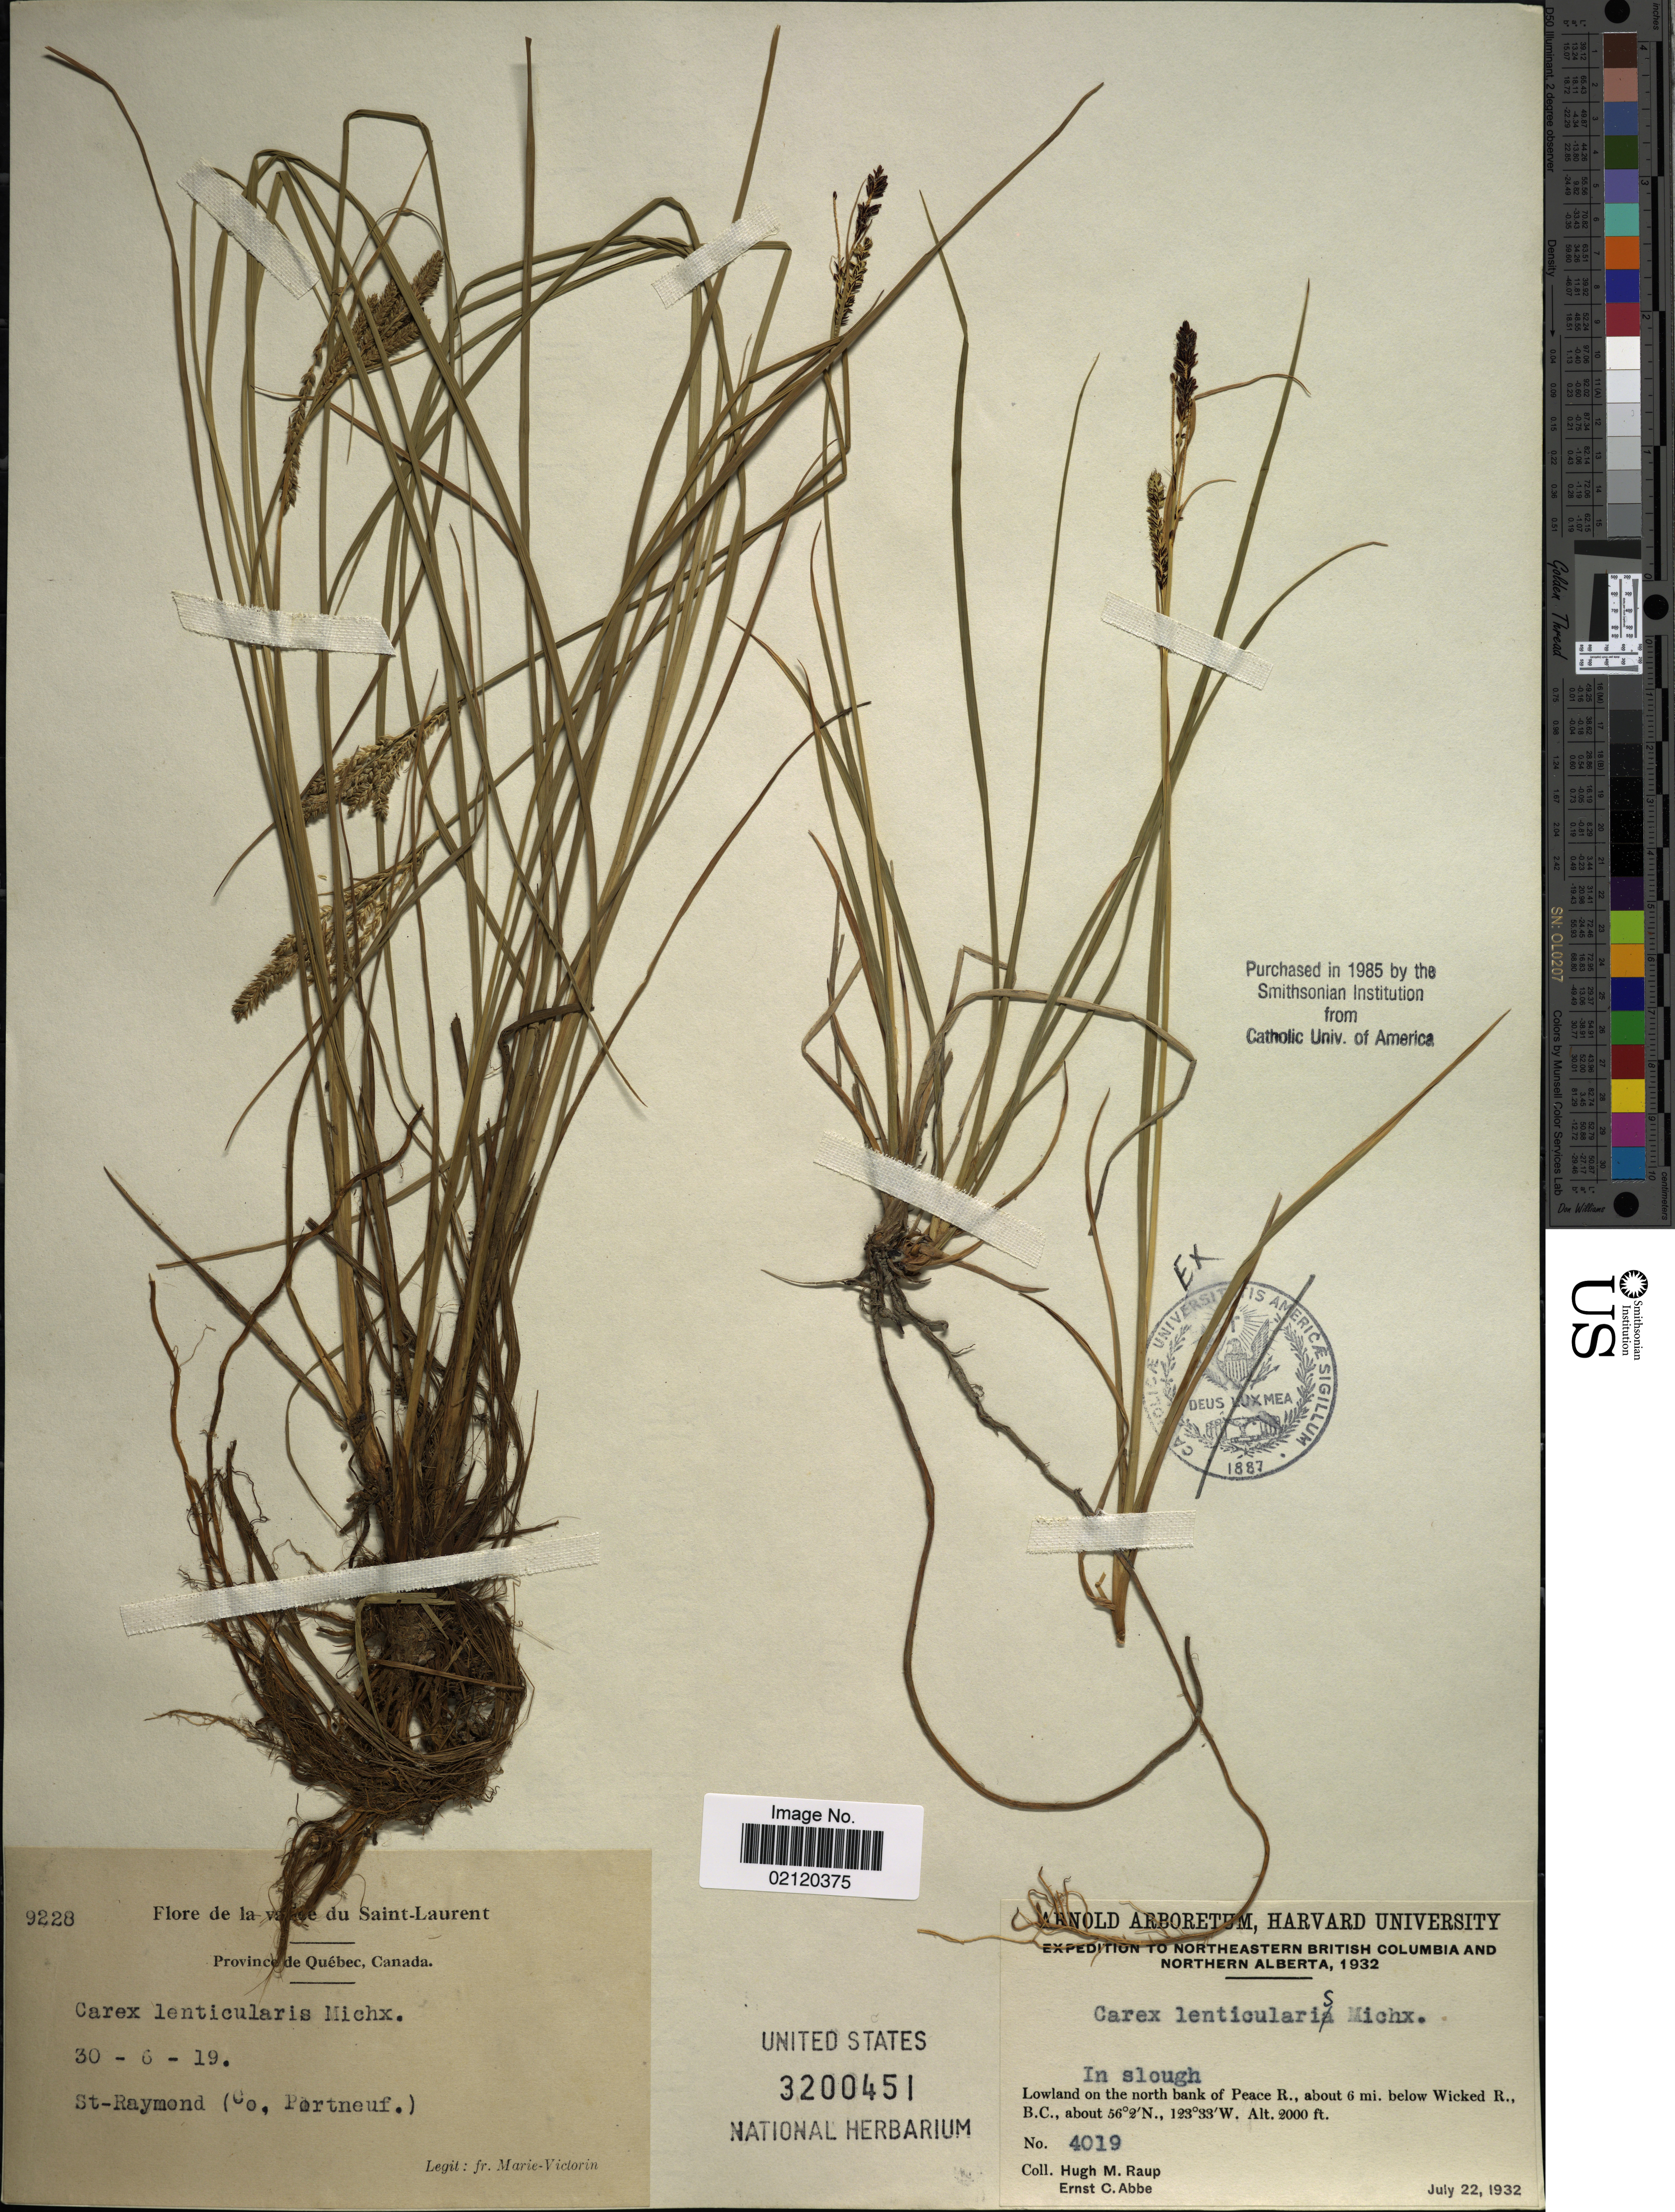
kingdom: Plantae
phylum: Tracheophyta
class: Liliopsida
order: Poales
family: Cyperaceae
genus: Carex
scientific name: Carex lenticularis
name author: Michx.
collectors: F. Marie-Victorin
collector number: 9228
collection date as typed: Transcribed d/m/y: 30/6/19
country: Canada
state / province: Quebec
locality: De la vallee du Saint- Laurent, St-Raymond (Cp. Portneuf.)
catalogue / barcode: US 3200451